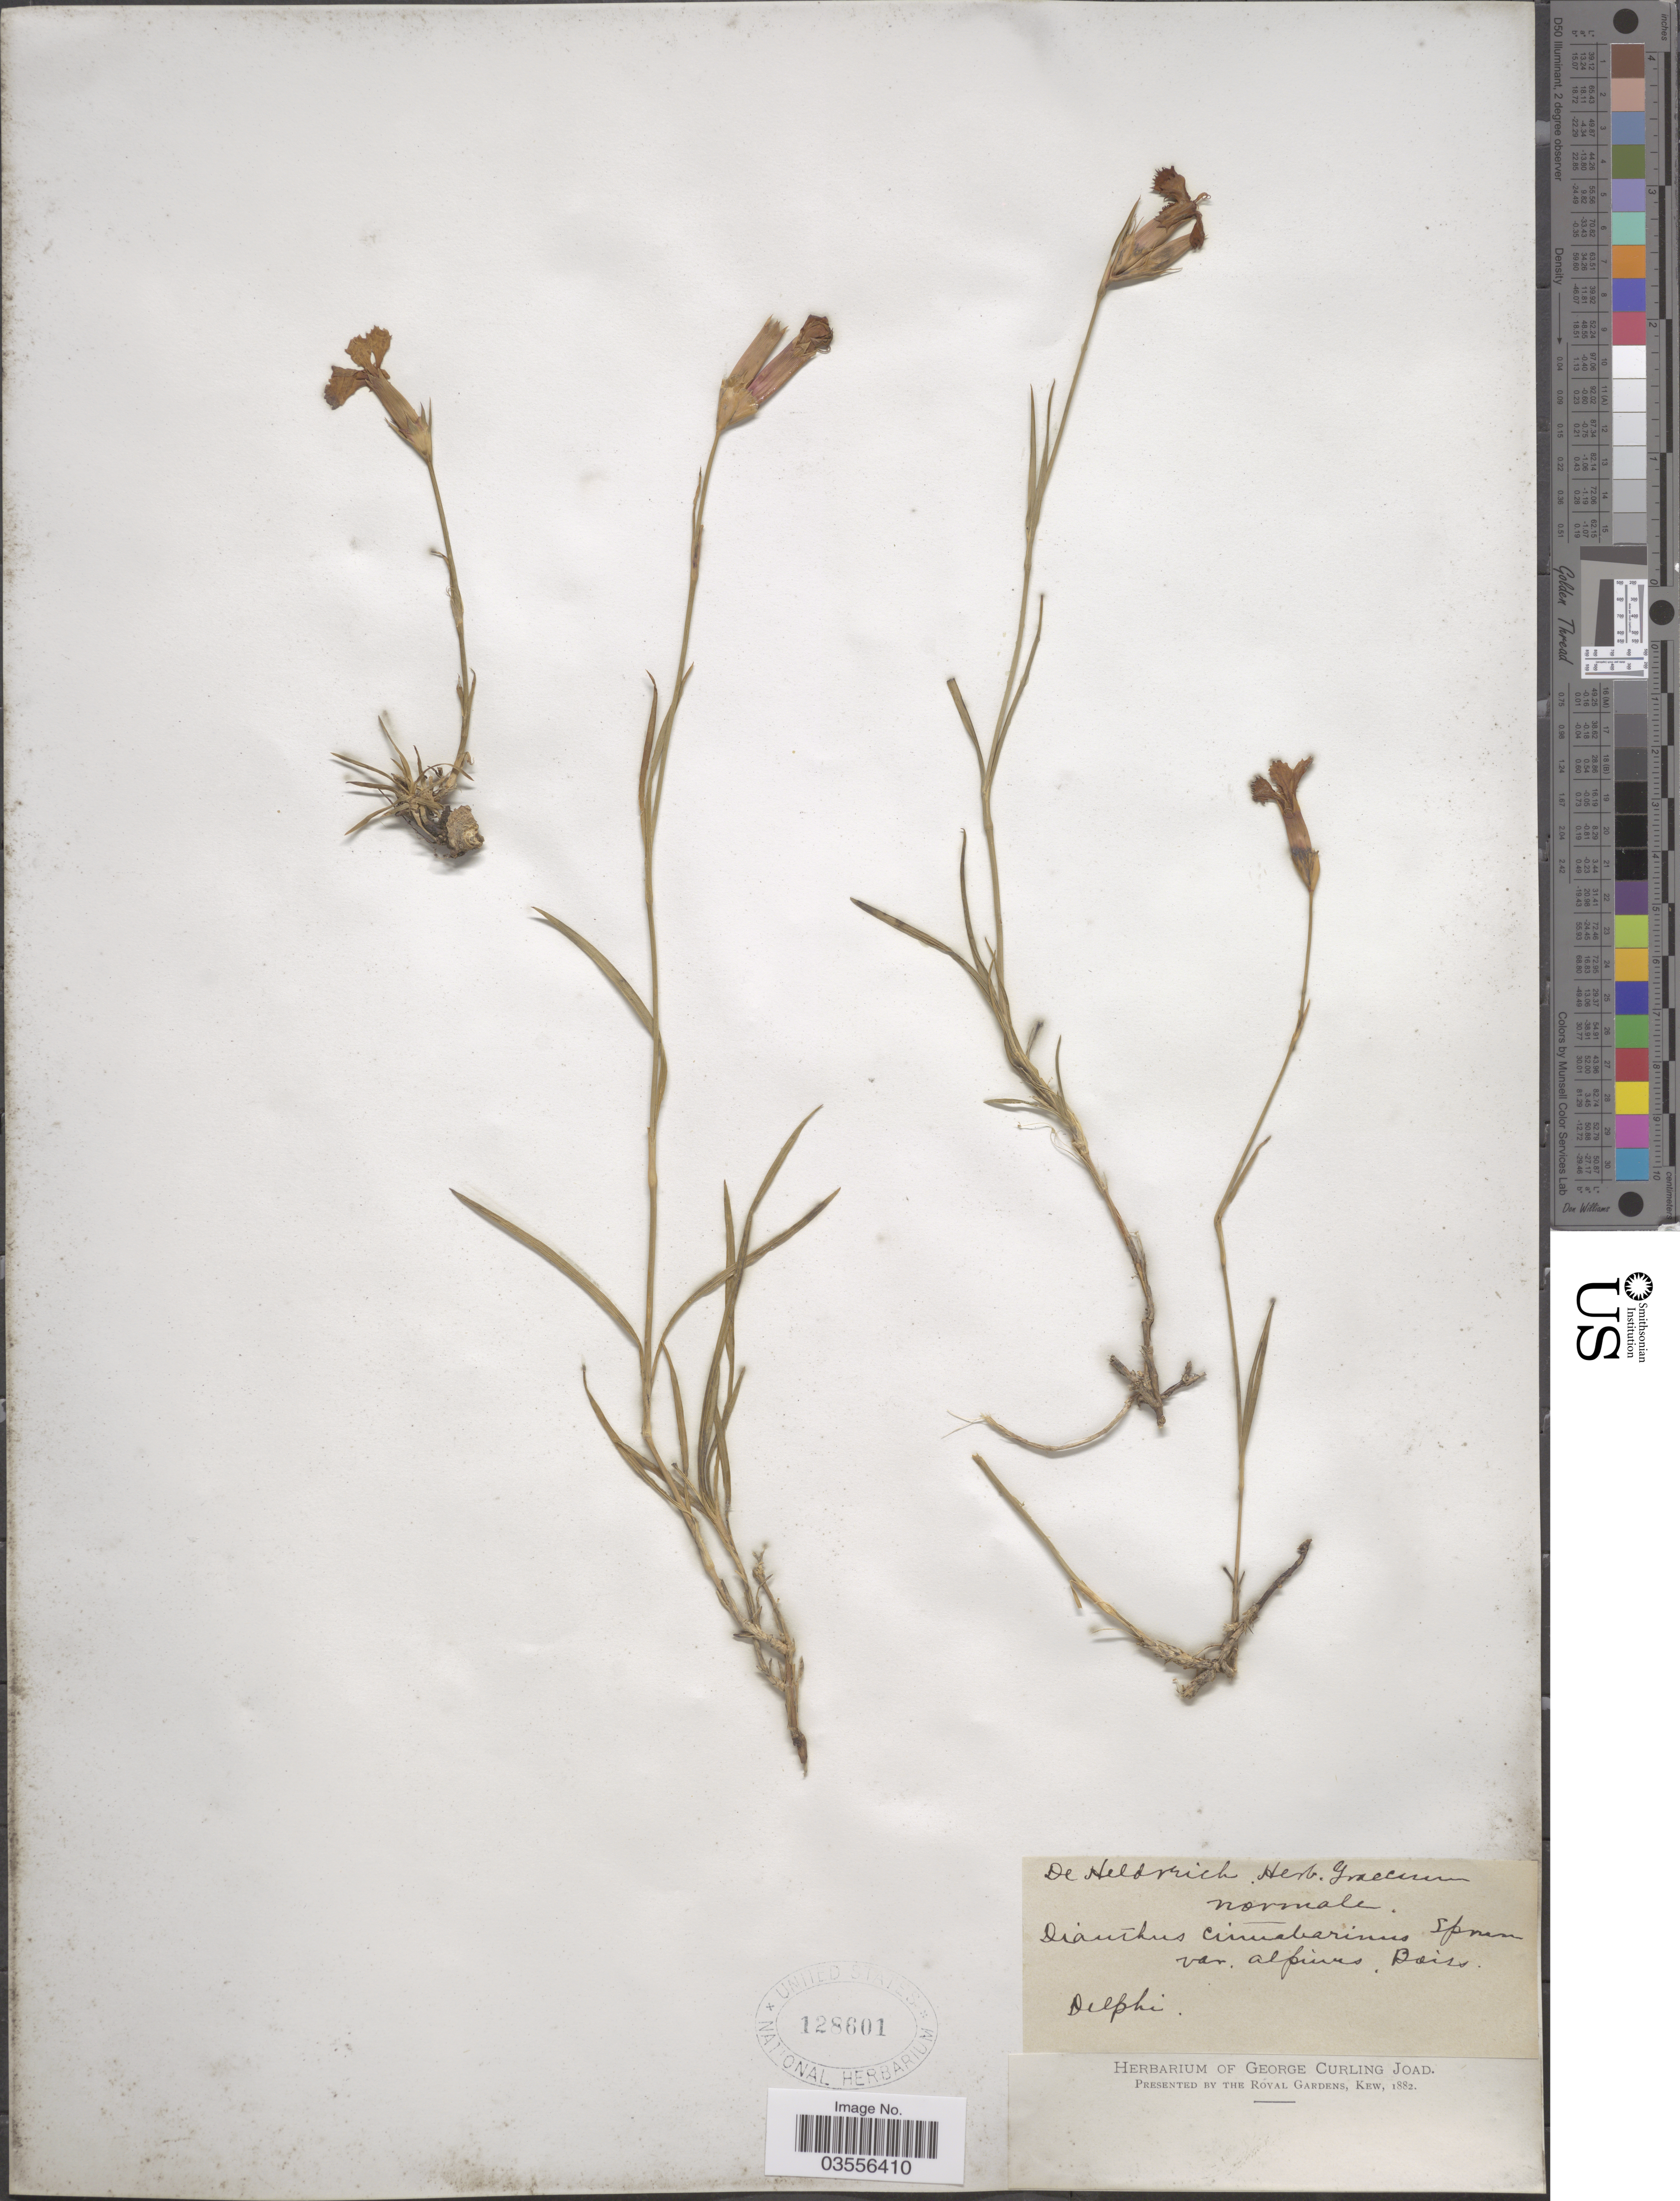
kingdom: Plantae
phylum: Tracheophyta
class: Magnoliopsida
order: Caryophyllales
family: Caryophyllaceae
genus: Dianthus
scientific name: Dianthus cinnabarinus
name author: Spruner ex Boiss.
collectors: -. De Heldreich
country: Greece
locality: Delphi.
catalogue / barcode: US 128601